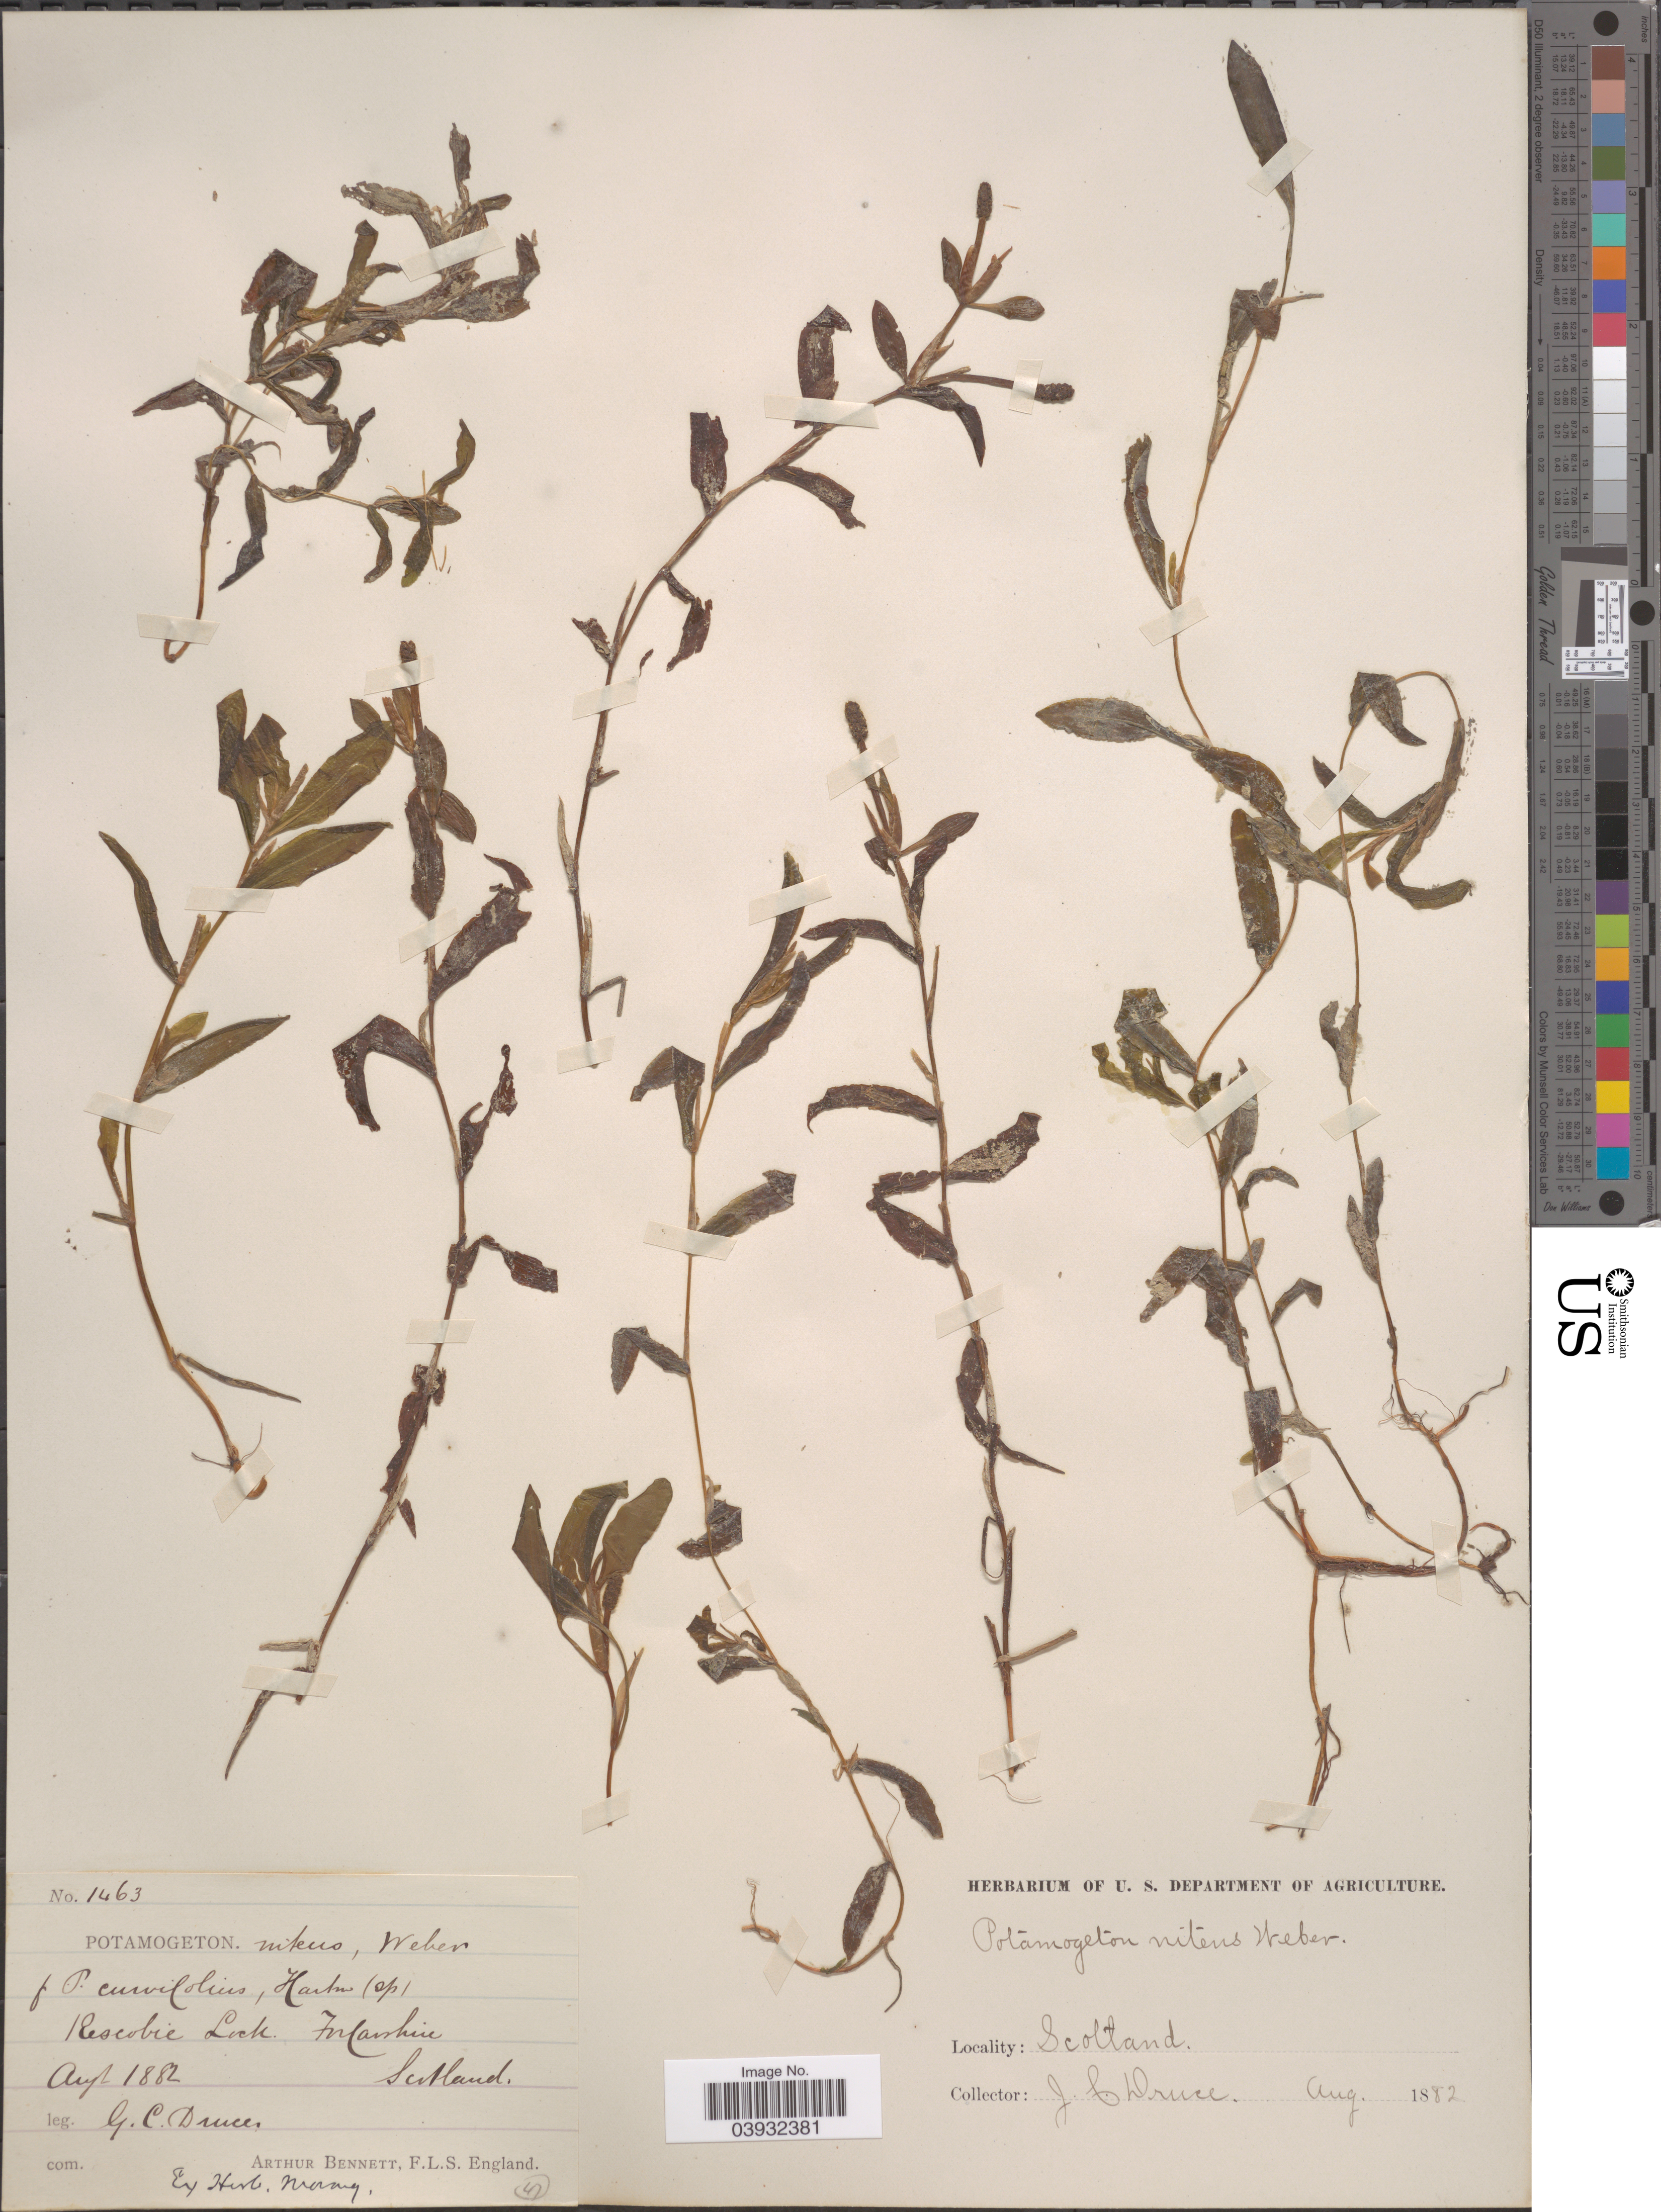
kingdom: Plantae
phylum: Tracheophyta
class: Liliopsida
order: Alismatales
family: Potamogetonaceae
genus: Potamogeton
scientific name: Potamogeton nitens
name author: Willd. ex Cham. & Schltdl.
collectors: G. C. Druce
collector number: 1463*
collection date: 1882-08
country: United Kingdom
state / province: Scotland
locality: Rescobie Loch. Forfarshire (Angus)